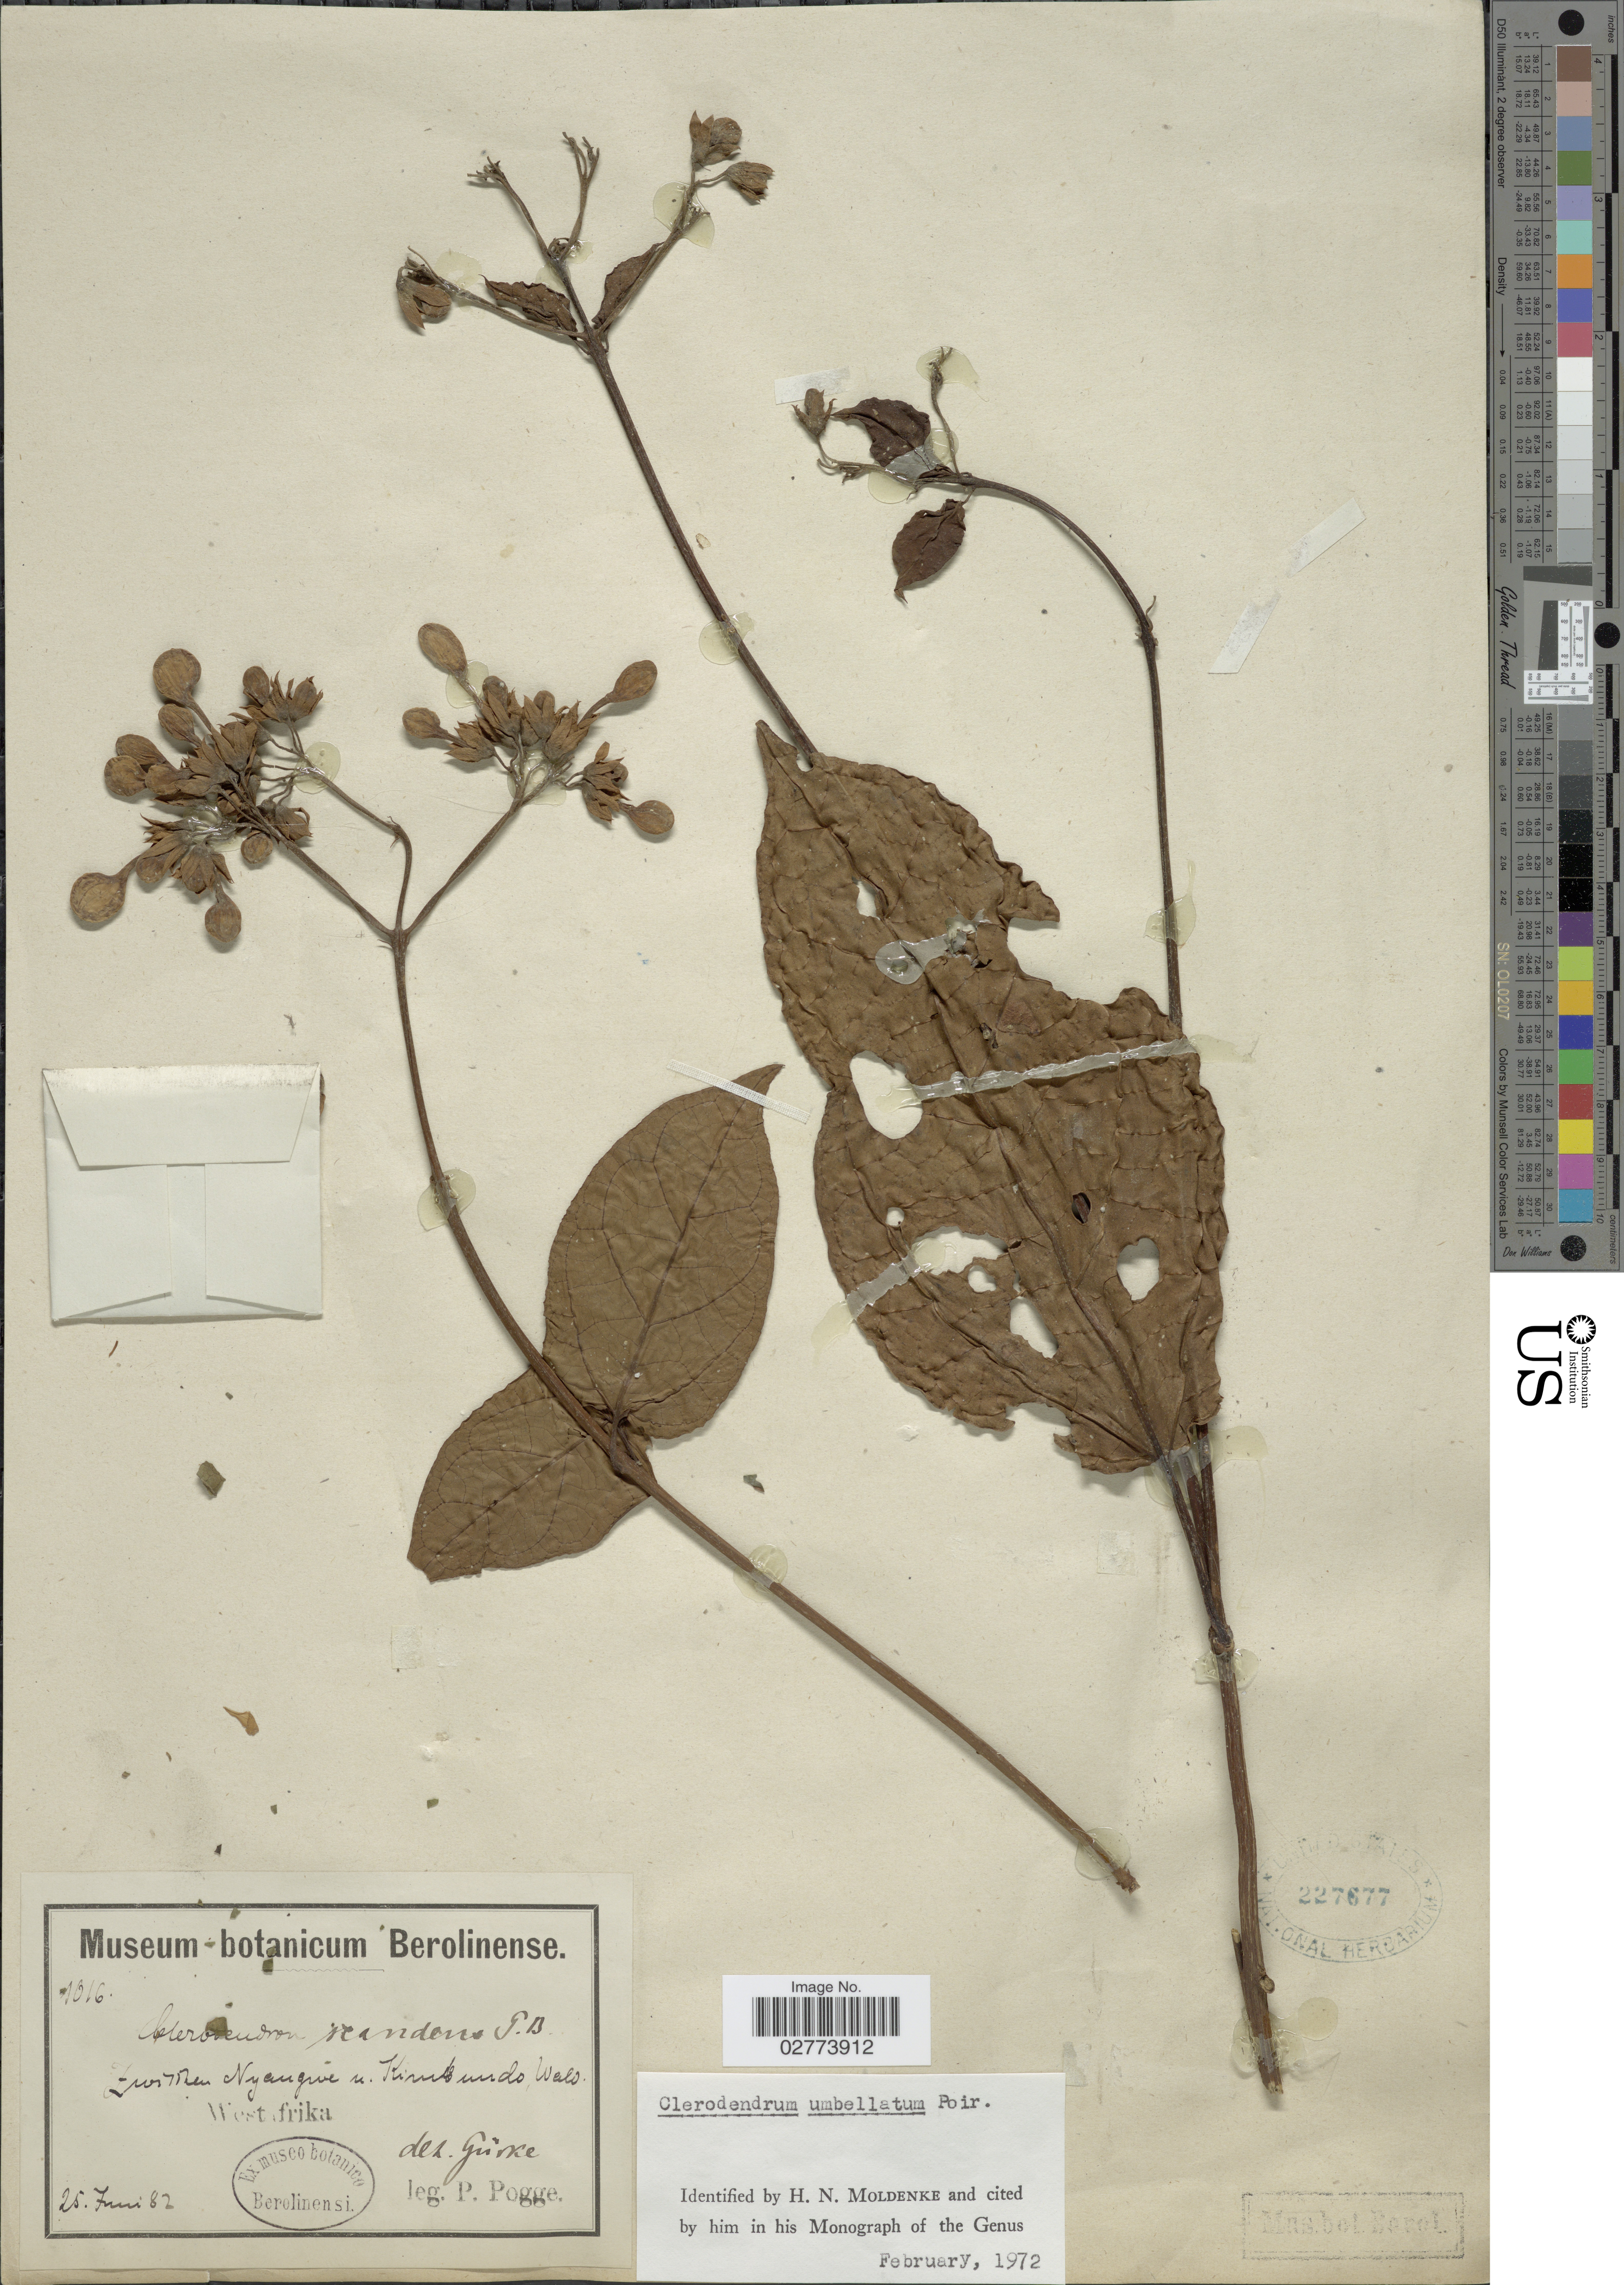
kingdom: Plantae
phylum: Tracheophyta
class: Magnoliopsida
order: Lamiales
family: Lamiaceae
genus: Clerodendrum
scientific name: Clerodendrum umbellatum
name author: Poir.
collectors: -. Pogge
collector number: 1016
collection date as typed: Transcribed d/m/y: 25/6/82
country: Congo, Democratic Republic of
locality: Zwischen Nyangwe u. Kimbundo, Wals. West Afrika.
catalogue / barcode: US 227677